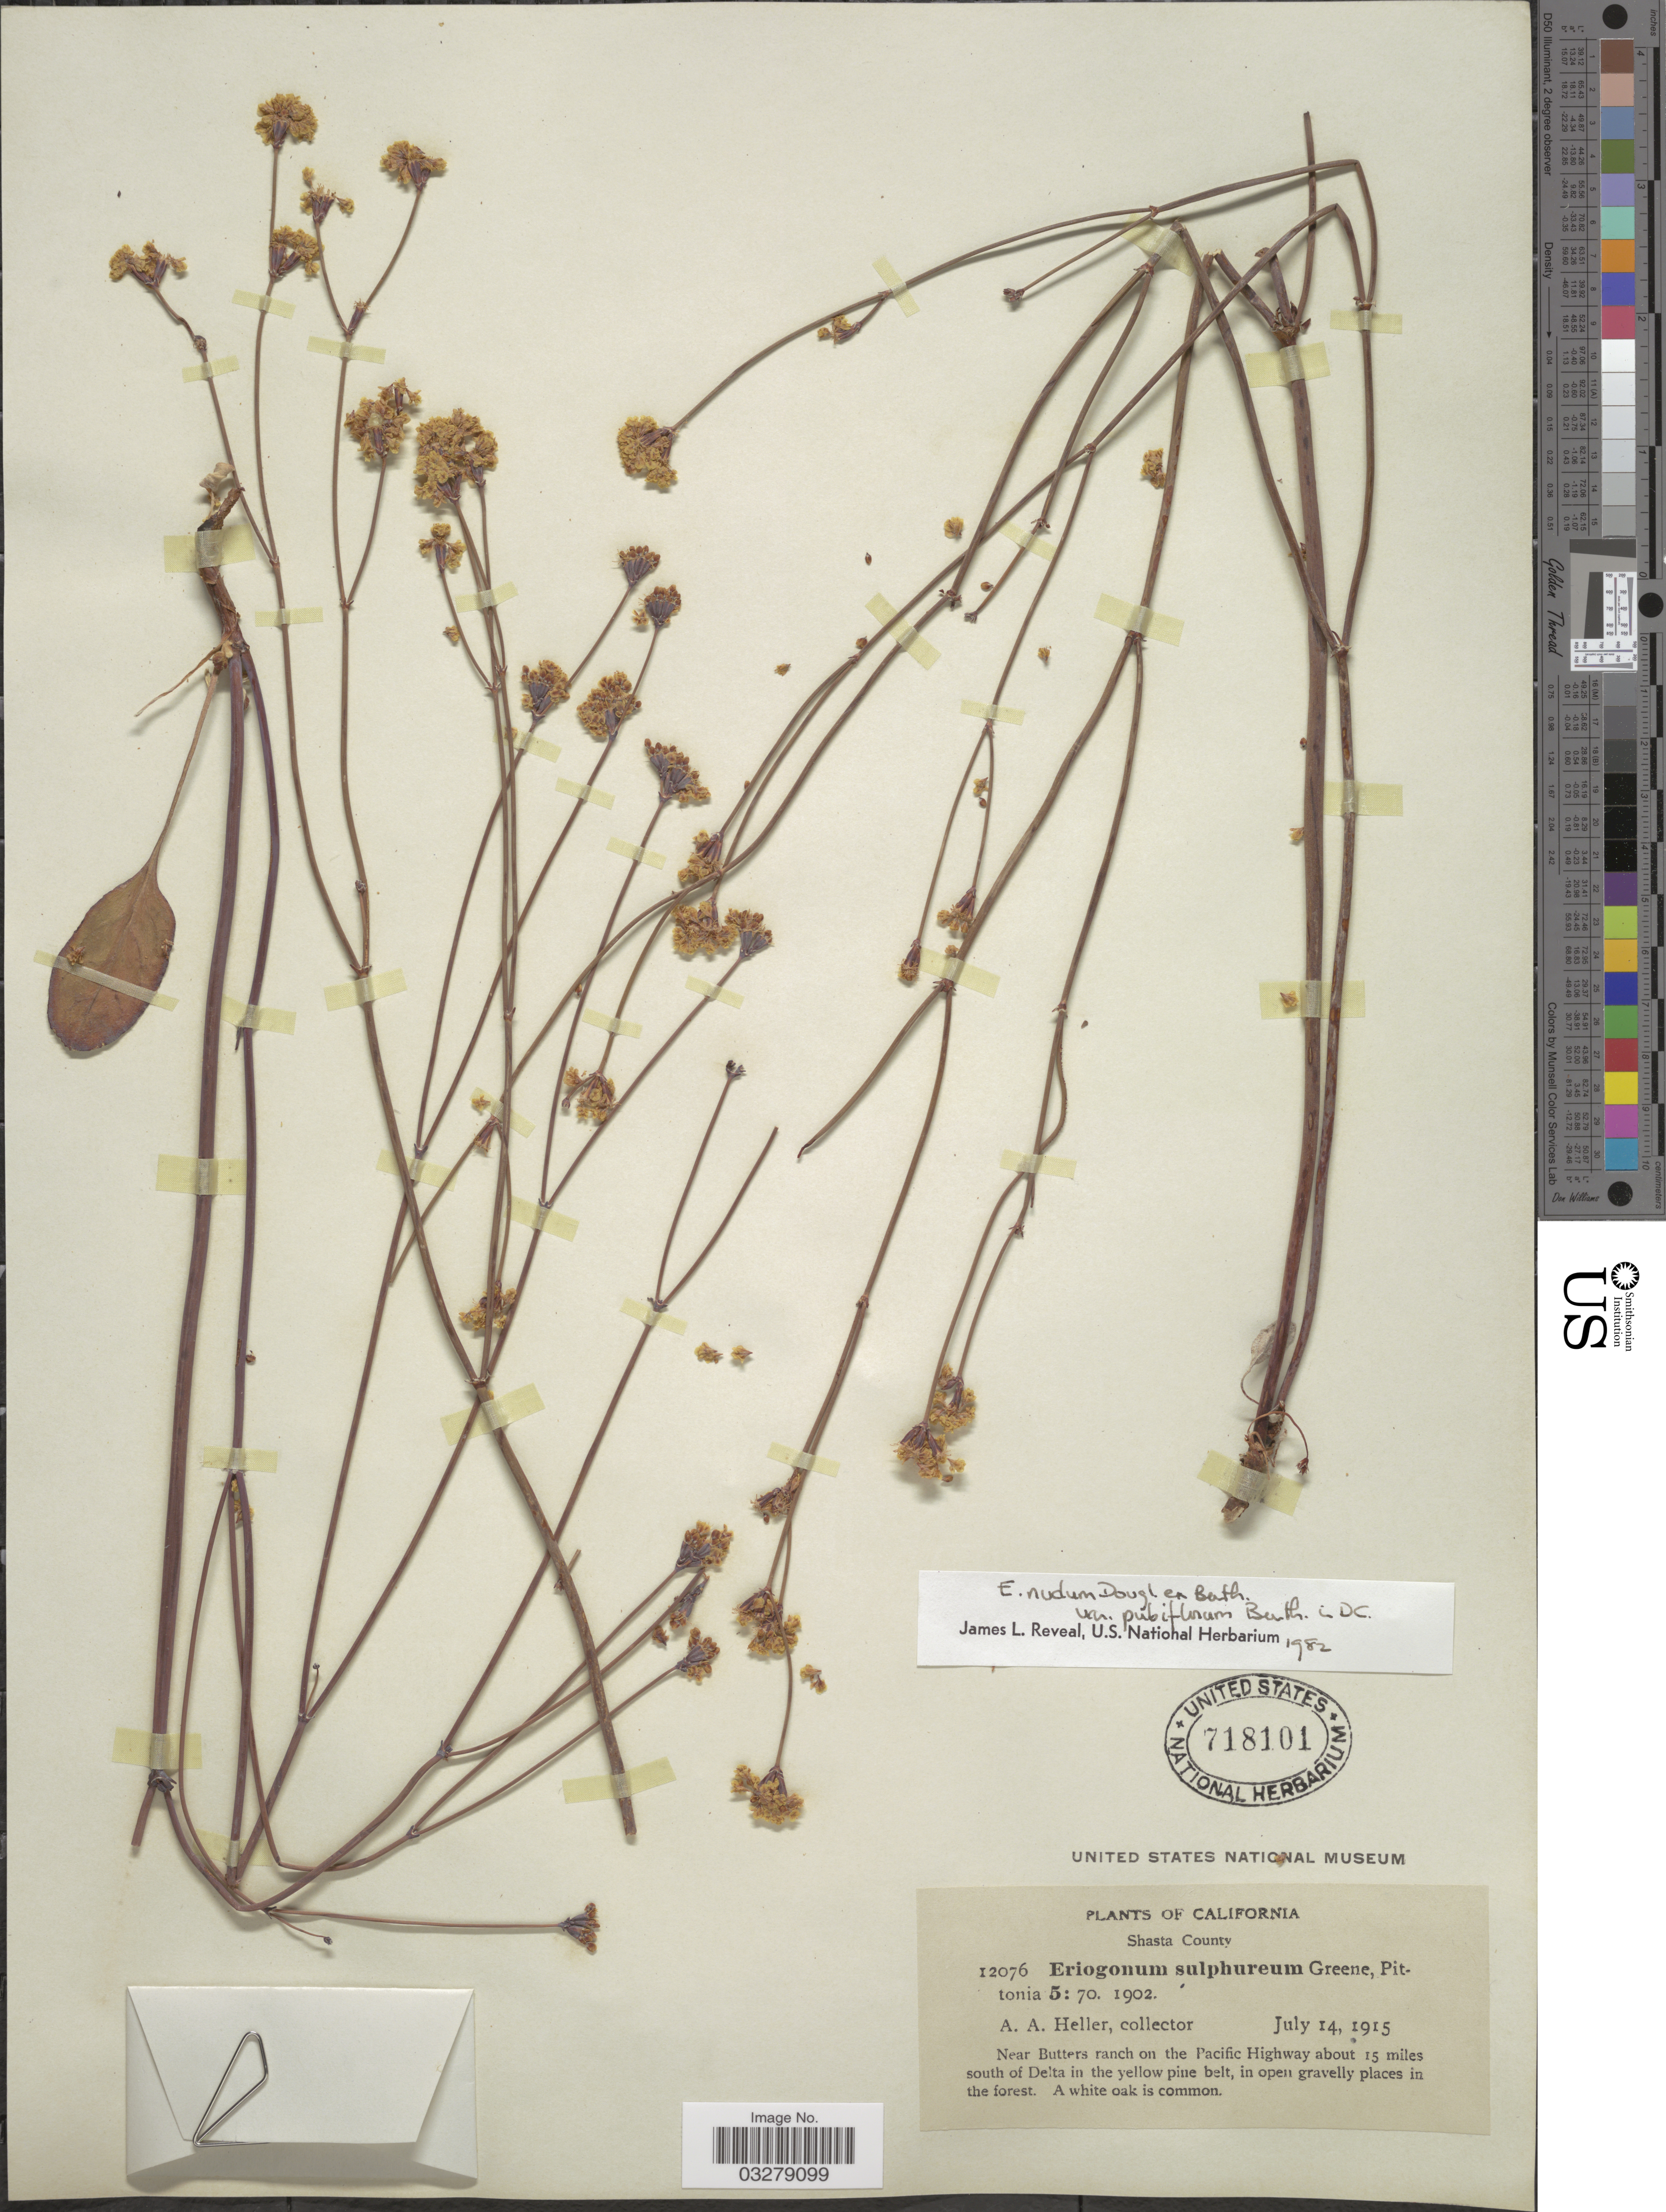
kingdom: Plantae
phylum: Tracheophyta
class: Magnoliopsida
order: Caryophyllales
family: Polygonaceae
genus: Eriogonum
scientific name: Eriogonum nudum var. pubiflorum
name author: Benth. in DC.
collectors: A. A. Heller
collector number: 12076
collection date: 1915-07-14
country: United States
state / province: California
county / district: Shasta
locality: Shasta County. Near Butters ranch on the Pacific Highway about 15 miles south of Delta.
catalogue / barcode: US 718101